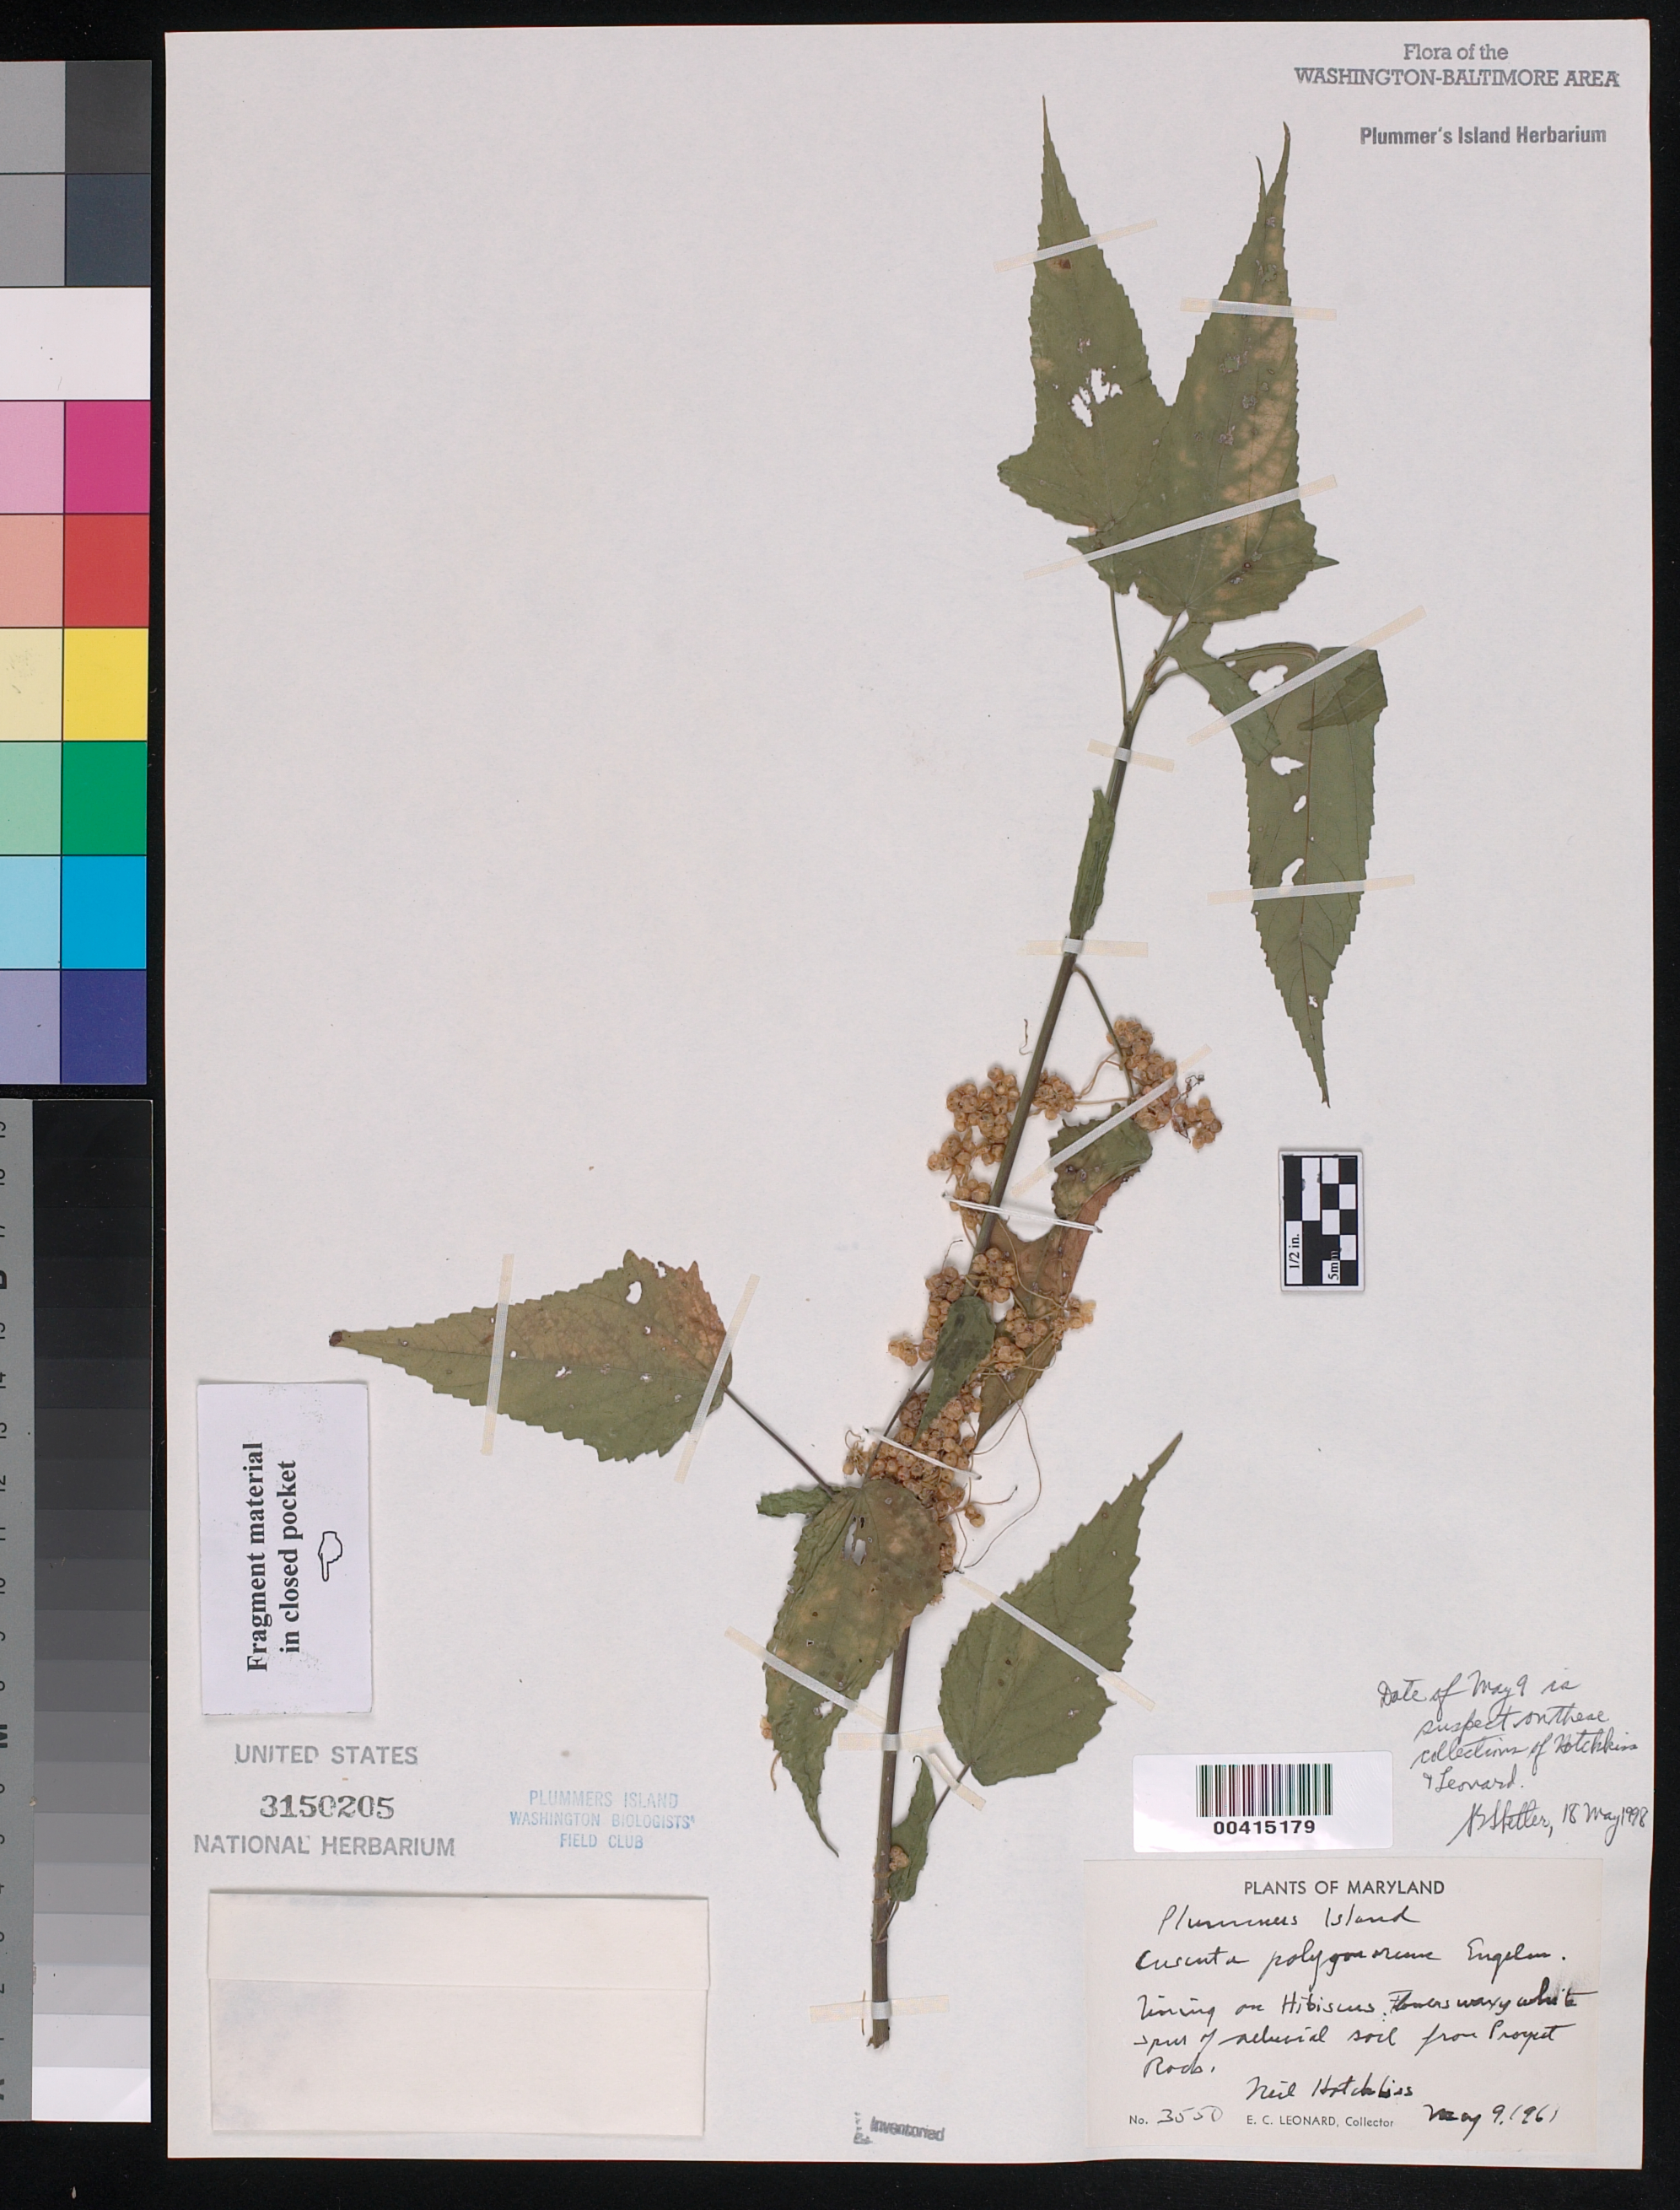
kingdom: Plantae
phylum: Tracheophyta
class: Magnoliopsida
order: Solanales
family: Convolvulaceae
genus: Cuscuta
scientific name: Cuscuta polygonorum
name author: Engelm.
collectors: E. C. Leonard & N. Hotchkiss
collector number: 3550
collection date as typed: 09 May 1961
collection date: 1961-05-09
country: United States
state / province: Maryland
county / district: Montgomery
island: Plummers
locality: Plummer's Island; Prospect Rock C. & O. Canal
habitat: Alluvial soil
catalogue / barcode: US 3150205